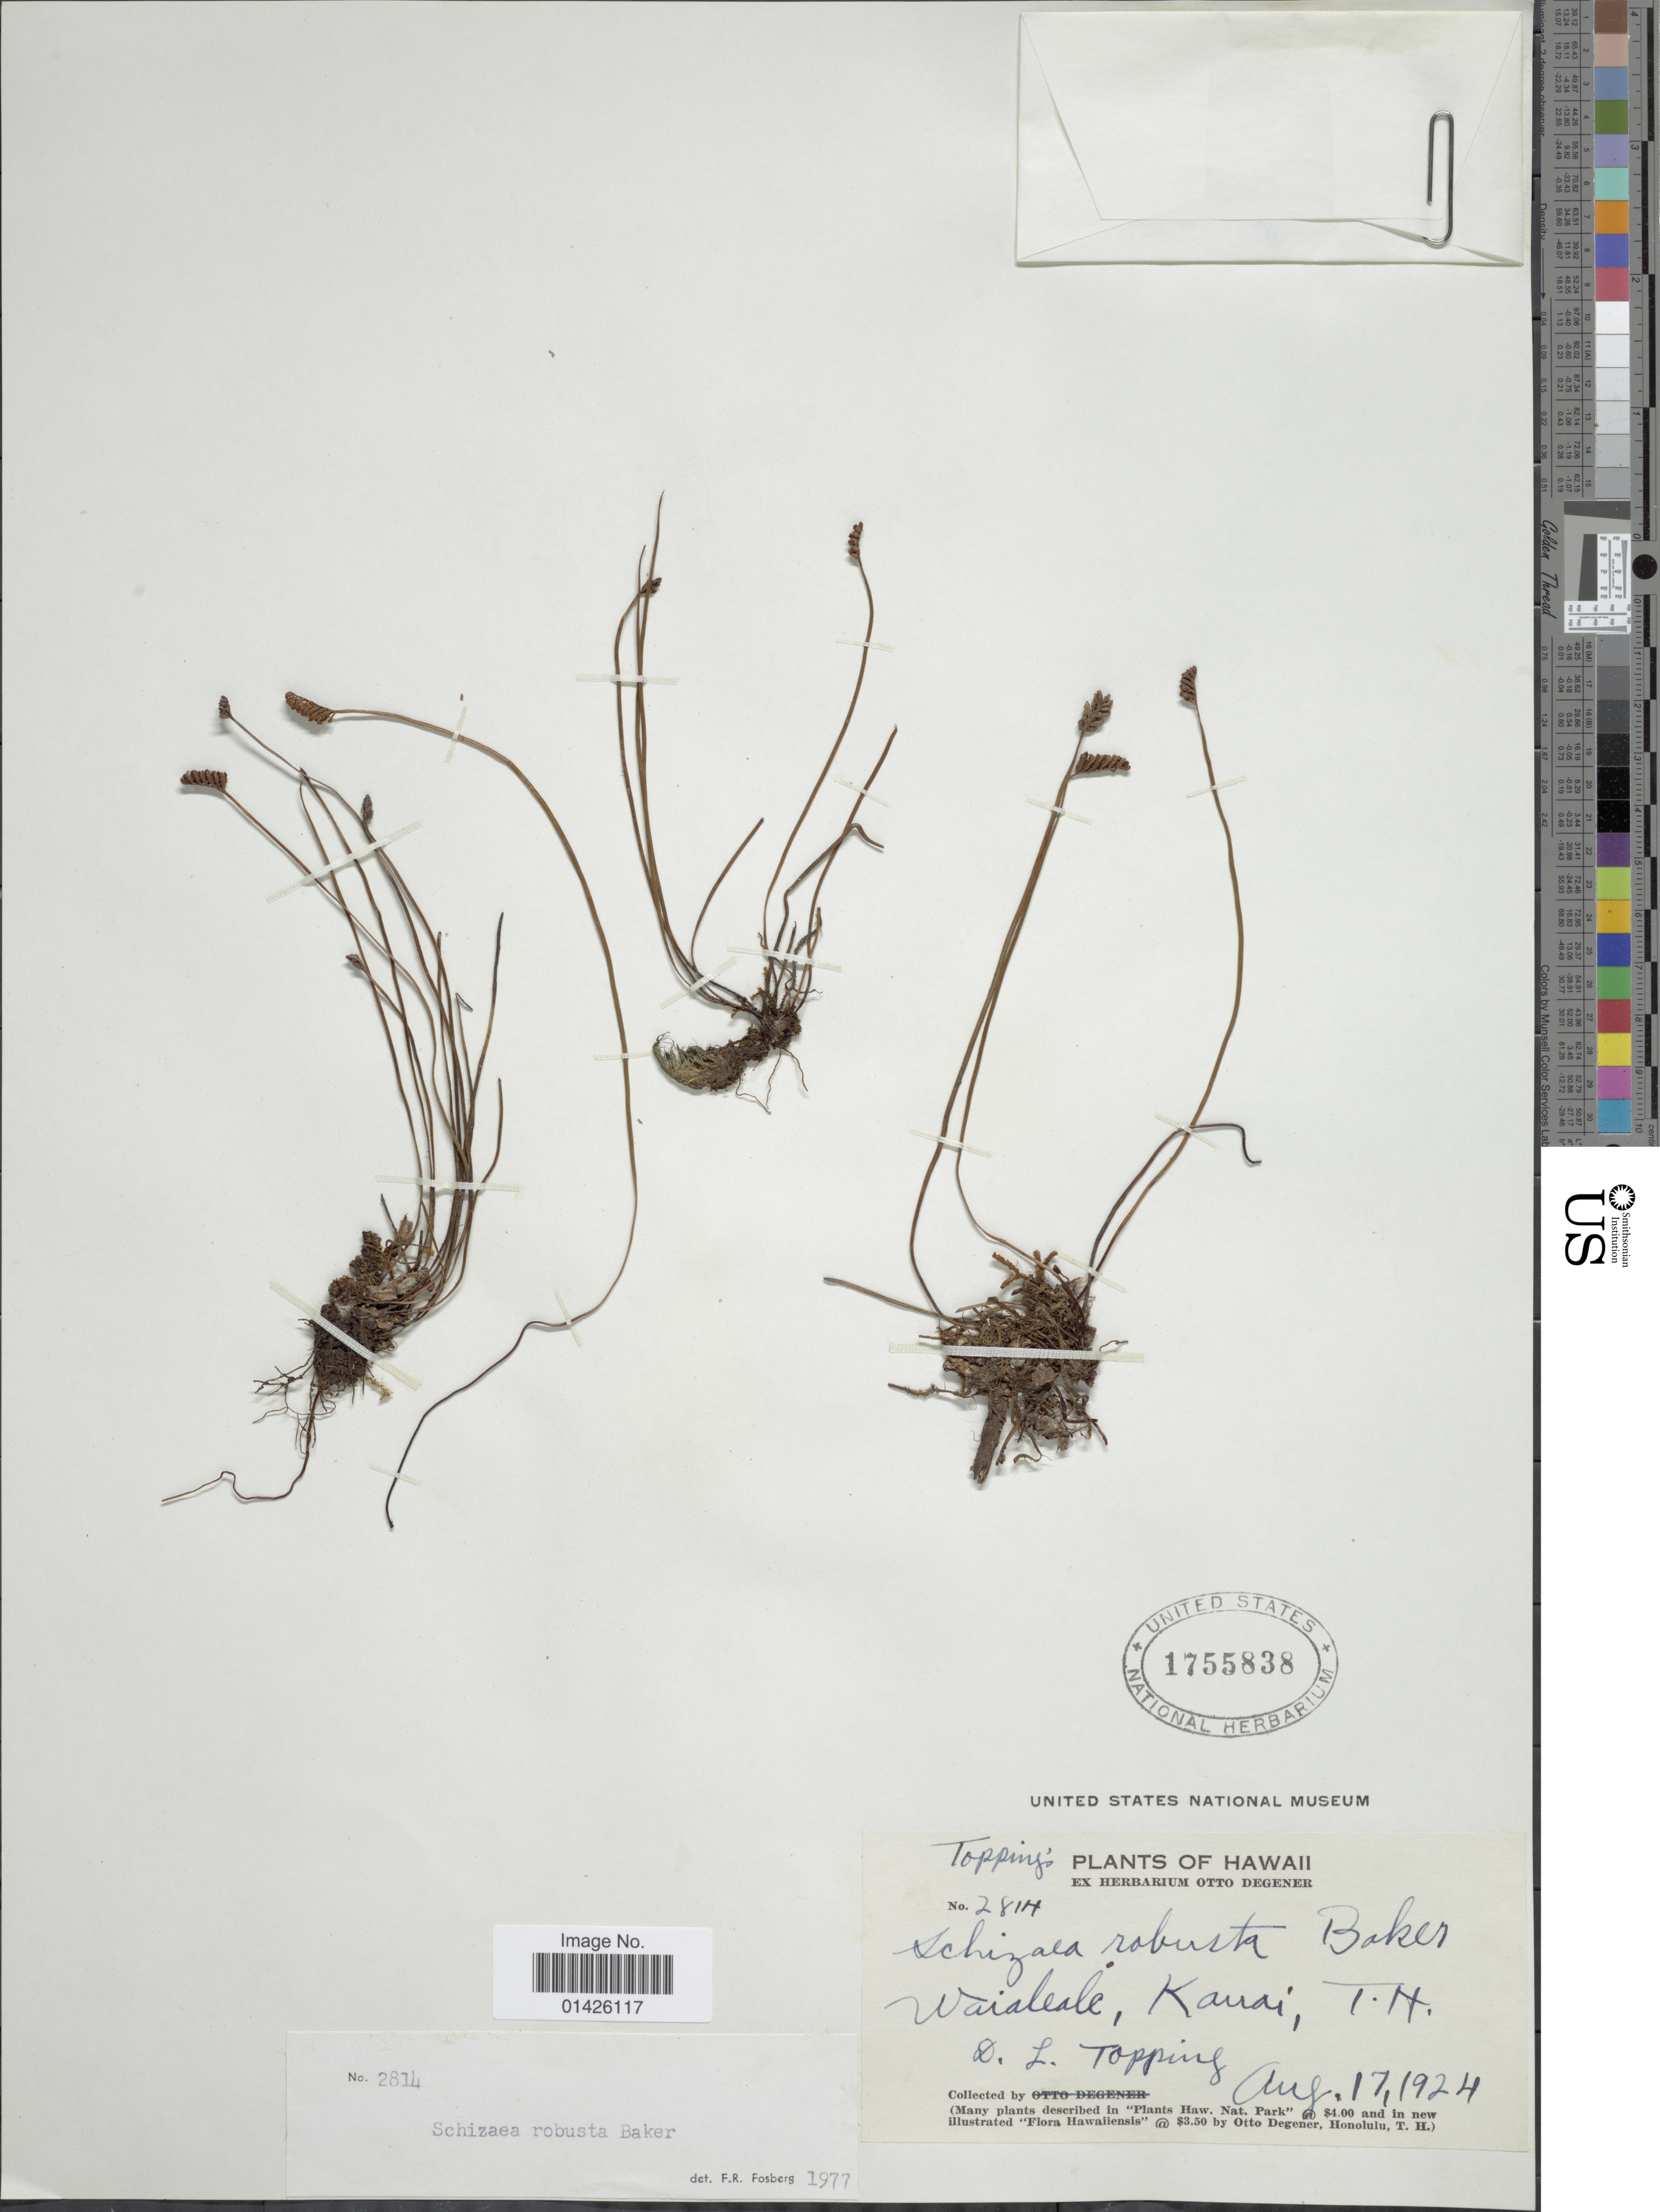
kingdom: Plantae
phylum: Tracheophyta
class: Polypodiopsida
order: Schizaeales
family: Schizaeaceae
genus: Schizaea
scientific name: Schizaea robusta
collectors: D. L. Topping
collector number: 2814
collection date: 1924-08-17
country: United States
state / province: Hawaii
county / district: Kauai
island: Kaua'i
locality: Waialeale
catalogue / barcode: US 1755838